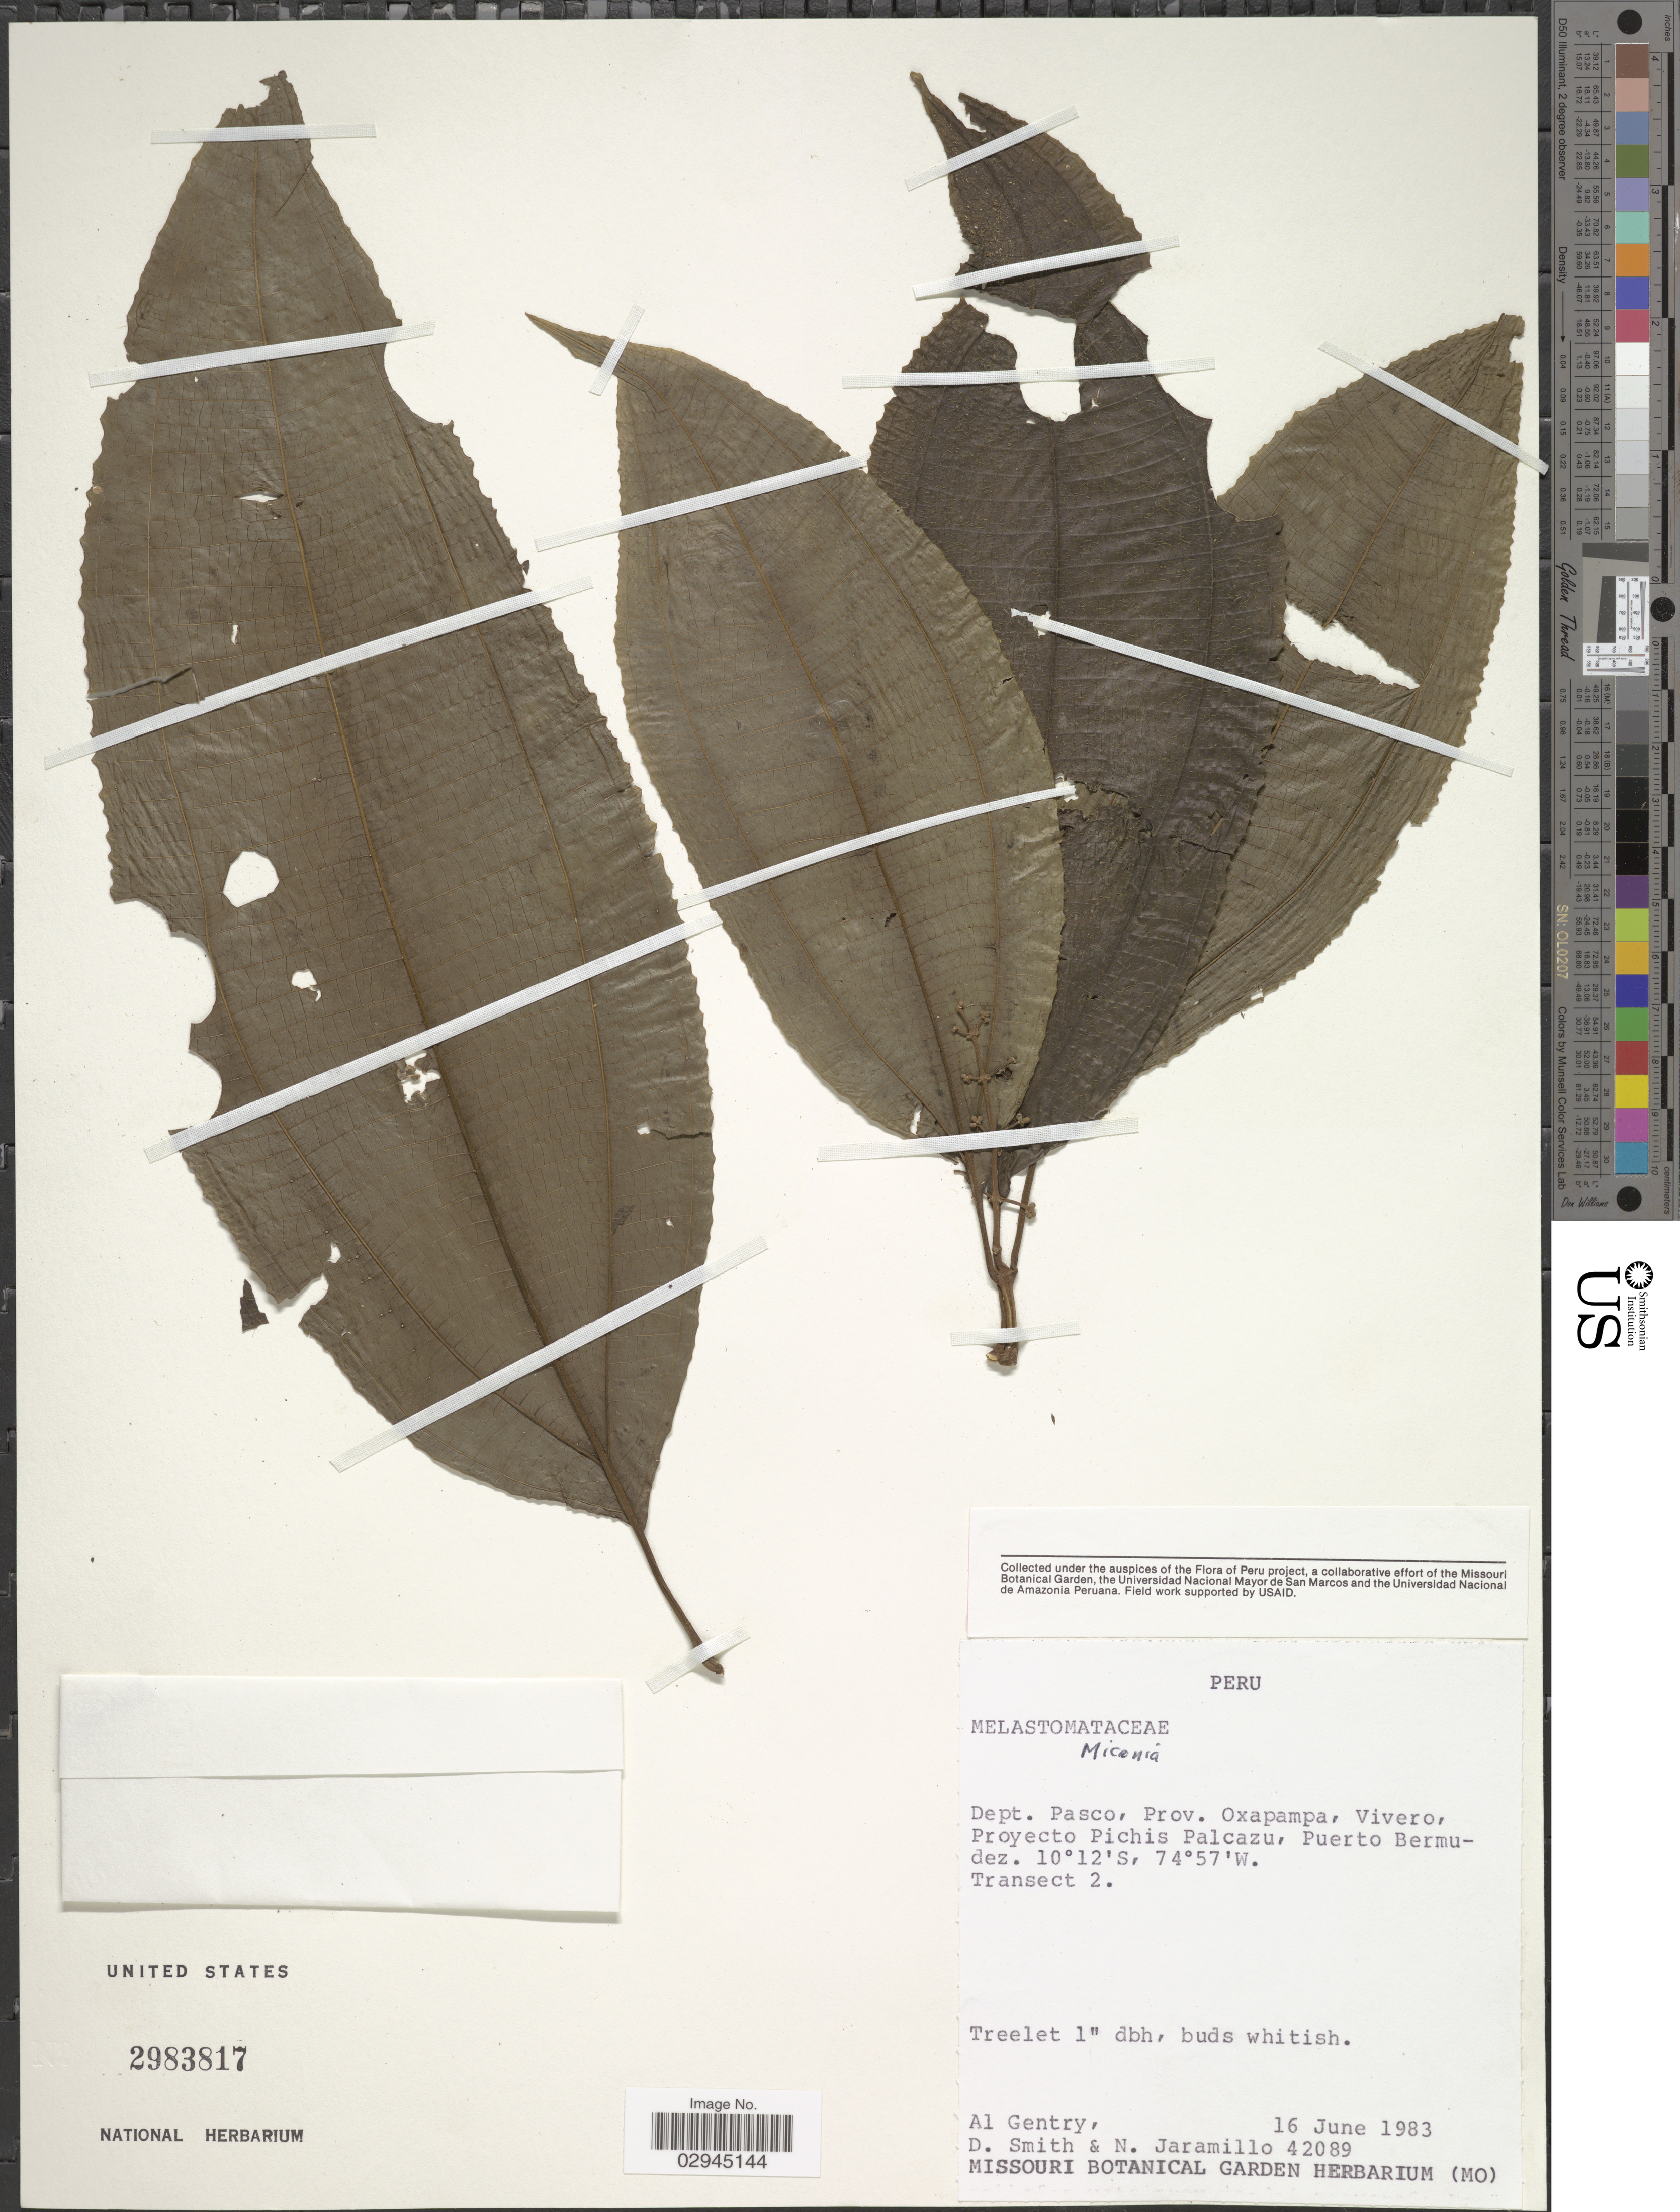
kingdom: Plantae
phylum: Tracheophyta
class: Magnoliopsida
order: Myrtales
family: Melastomataceae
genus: Miconia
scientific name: Miconia sp.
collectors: A. H. Gentry, D. Smith & N. Jaramillo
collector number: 42089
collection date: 1983-06-16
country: Peru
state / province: Pasco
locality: Dept. Pasco, Prov. Oxapampa, Vivro, Proyecto Pichis Palcazu, Puerto Bermudez. Transect 2.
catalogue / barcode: US 2983817